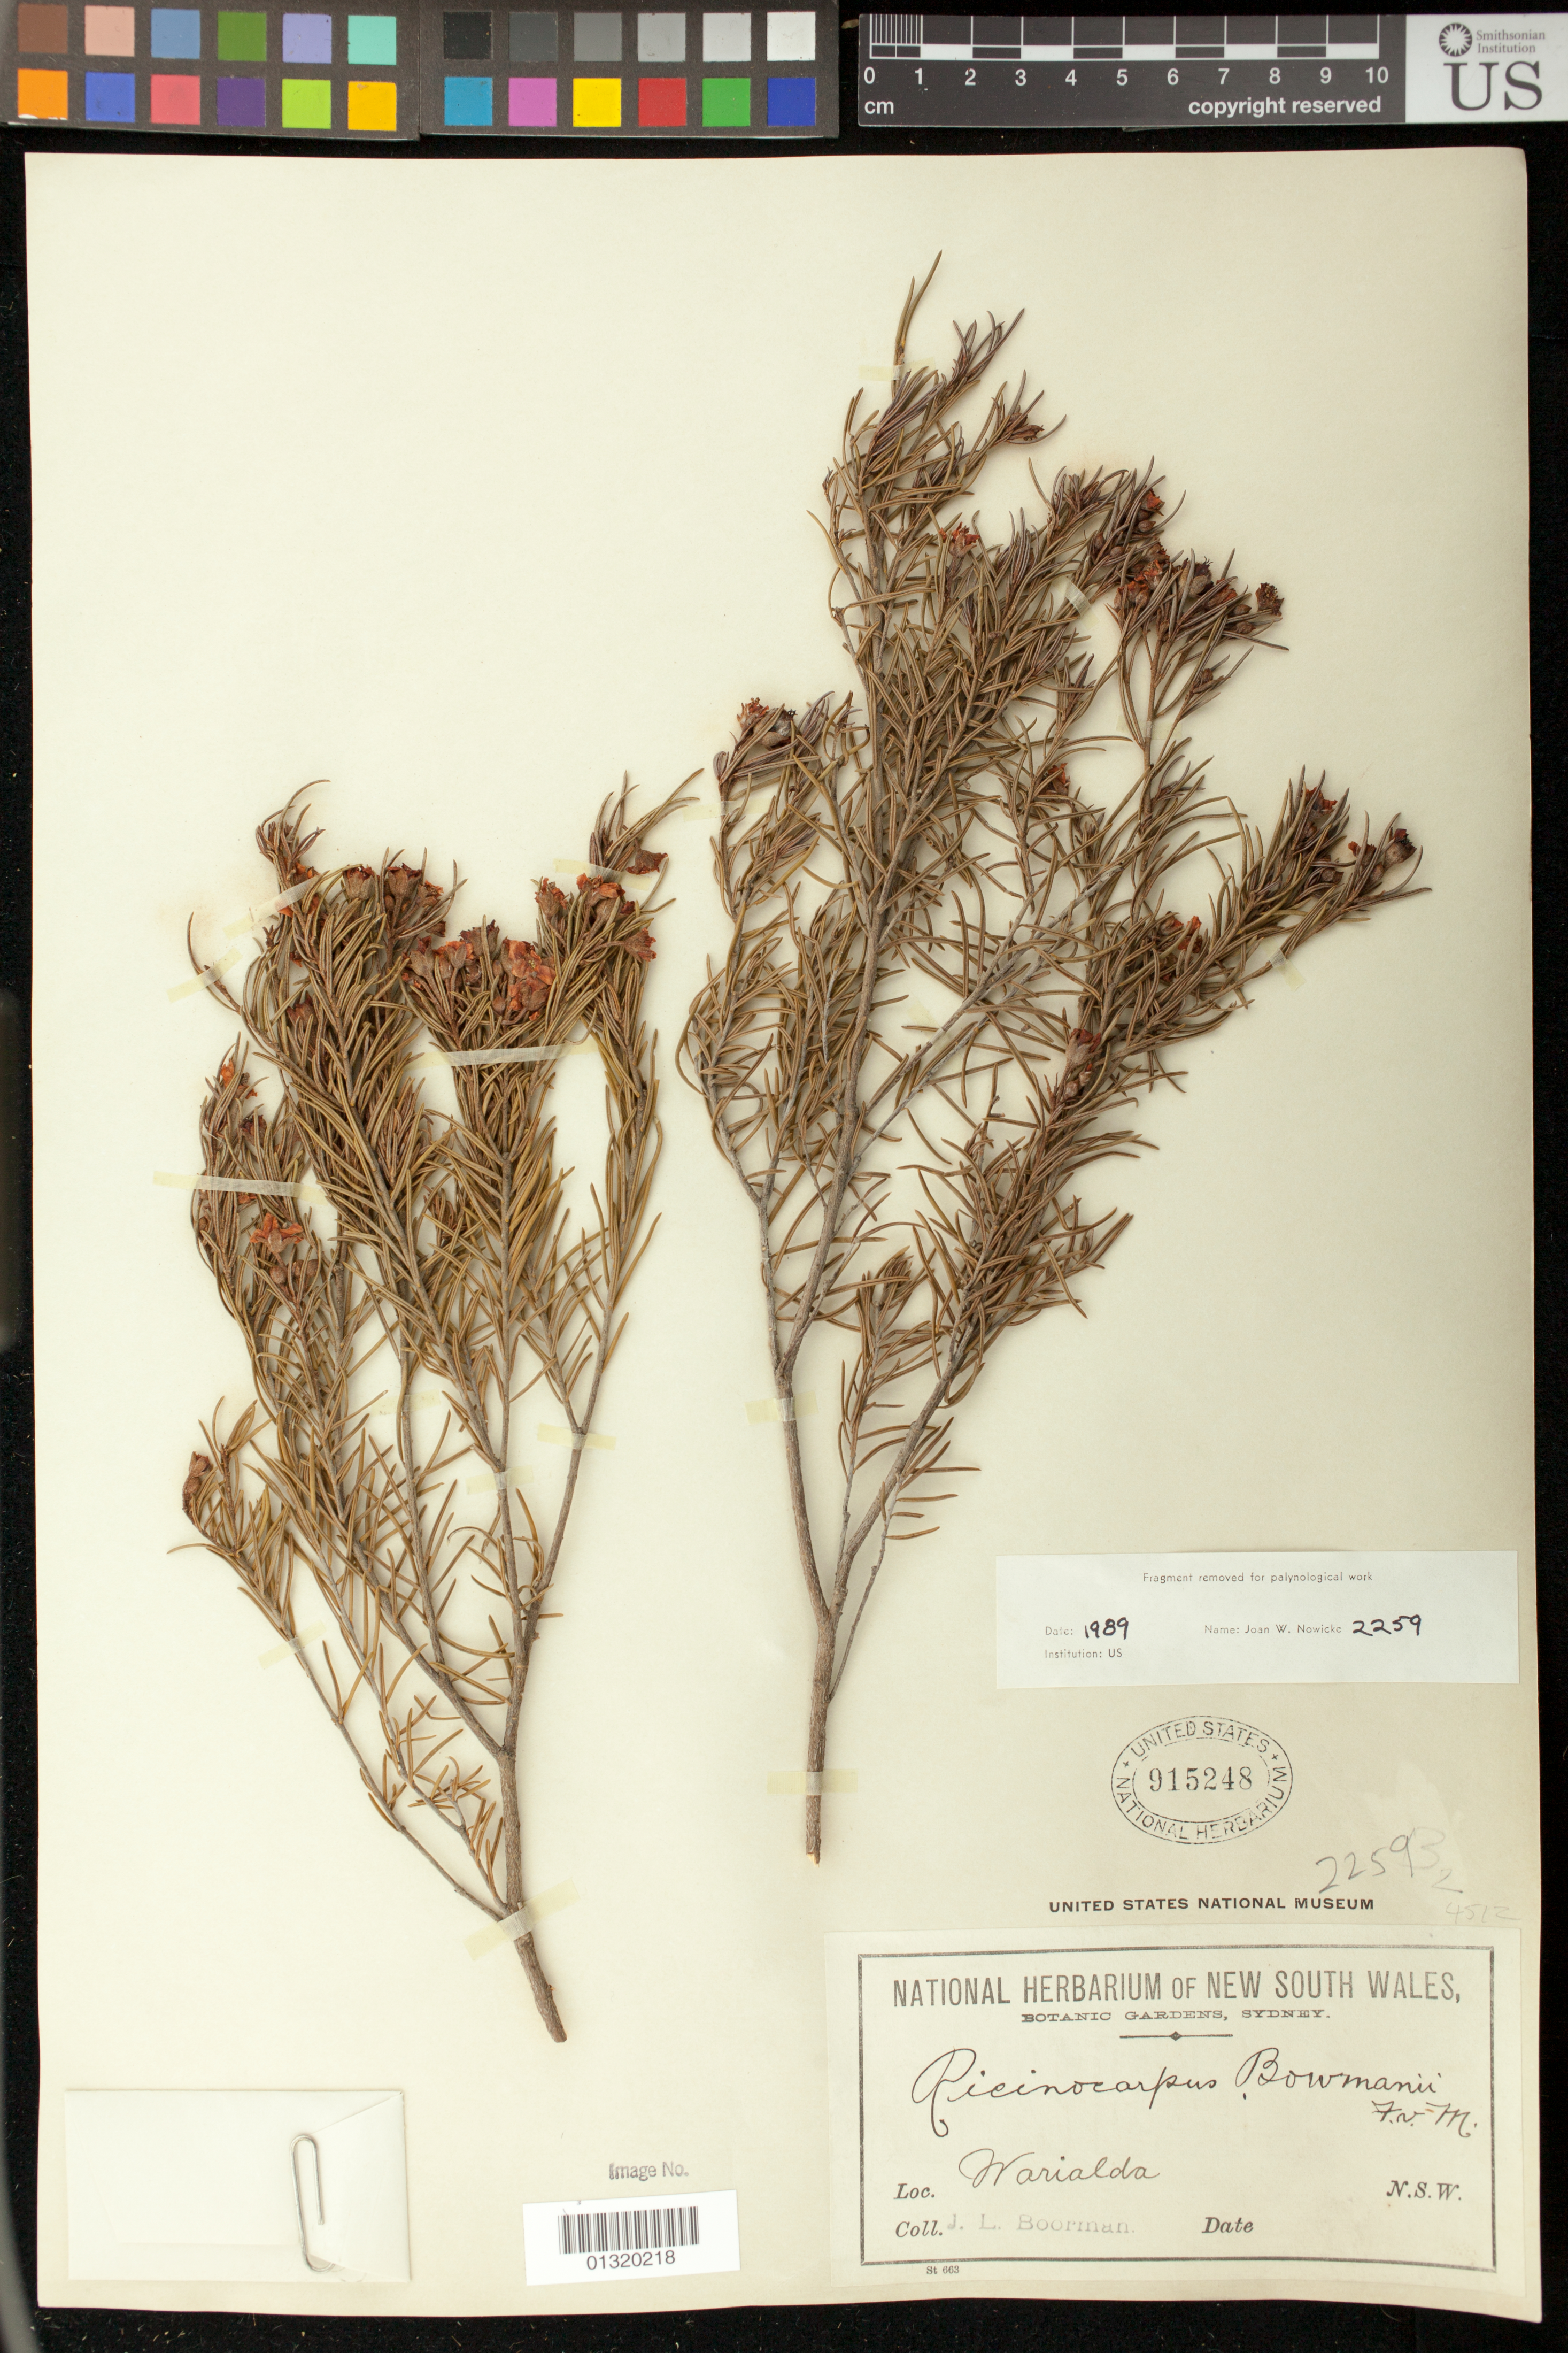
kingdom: Plantae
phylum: Tracheophyta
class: Magnoliopsida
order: Malpighiales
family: Euphorbiaceae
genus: Ricinocarpos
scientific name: Ricinocarpos bowmanii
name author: F. Muell.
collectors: J. Boorman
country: Australia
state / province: New South Wales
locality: Warialda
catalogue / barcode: US 915248